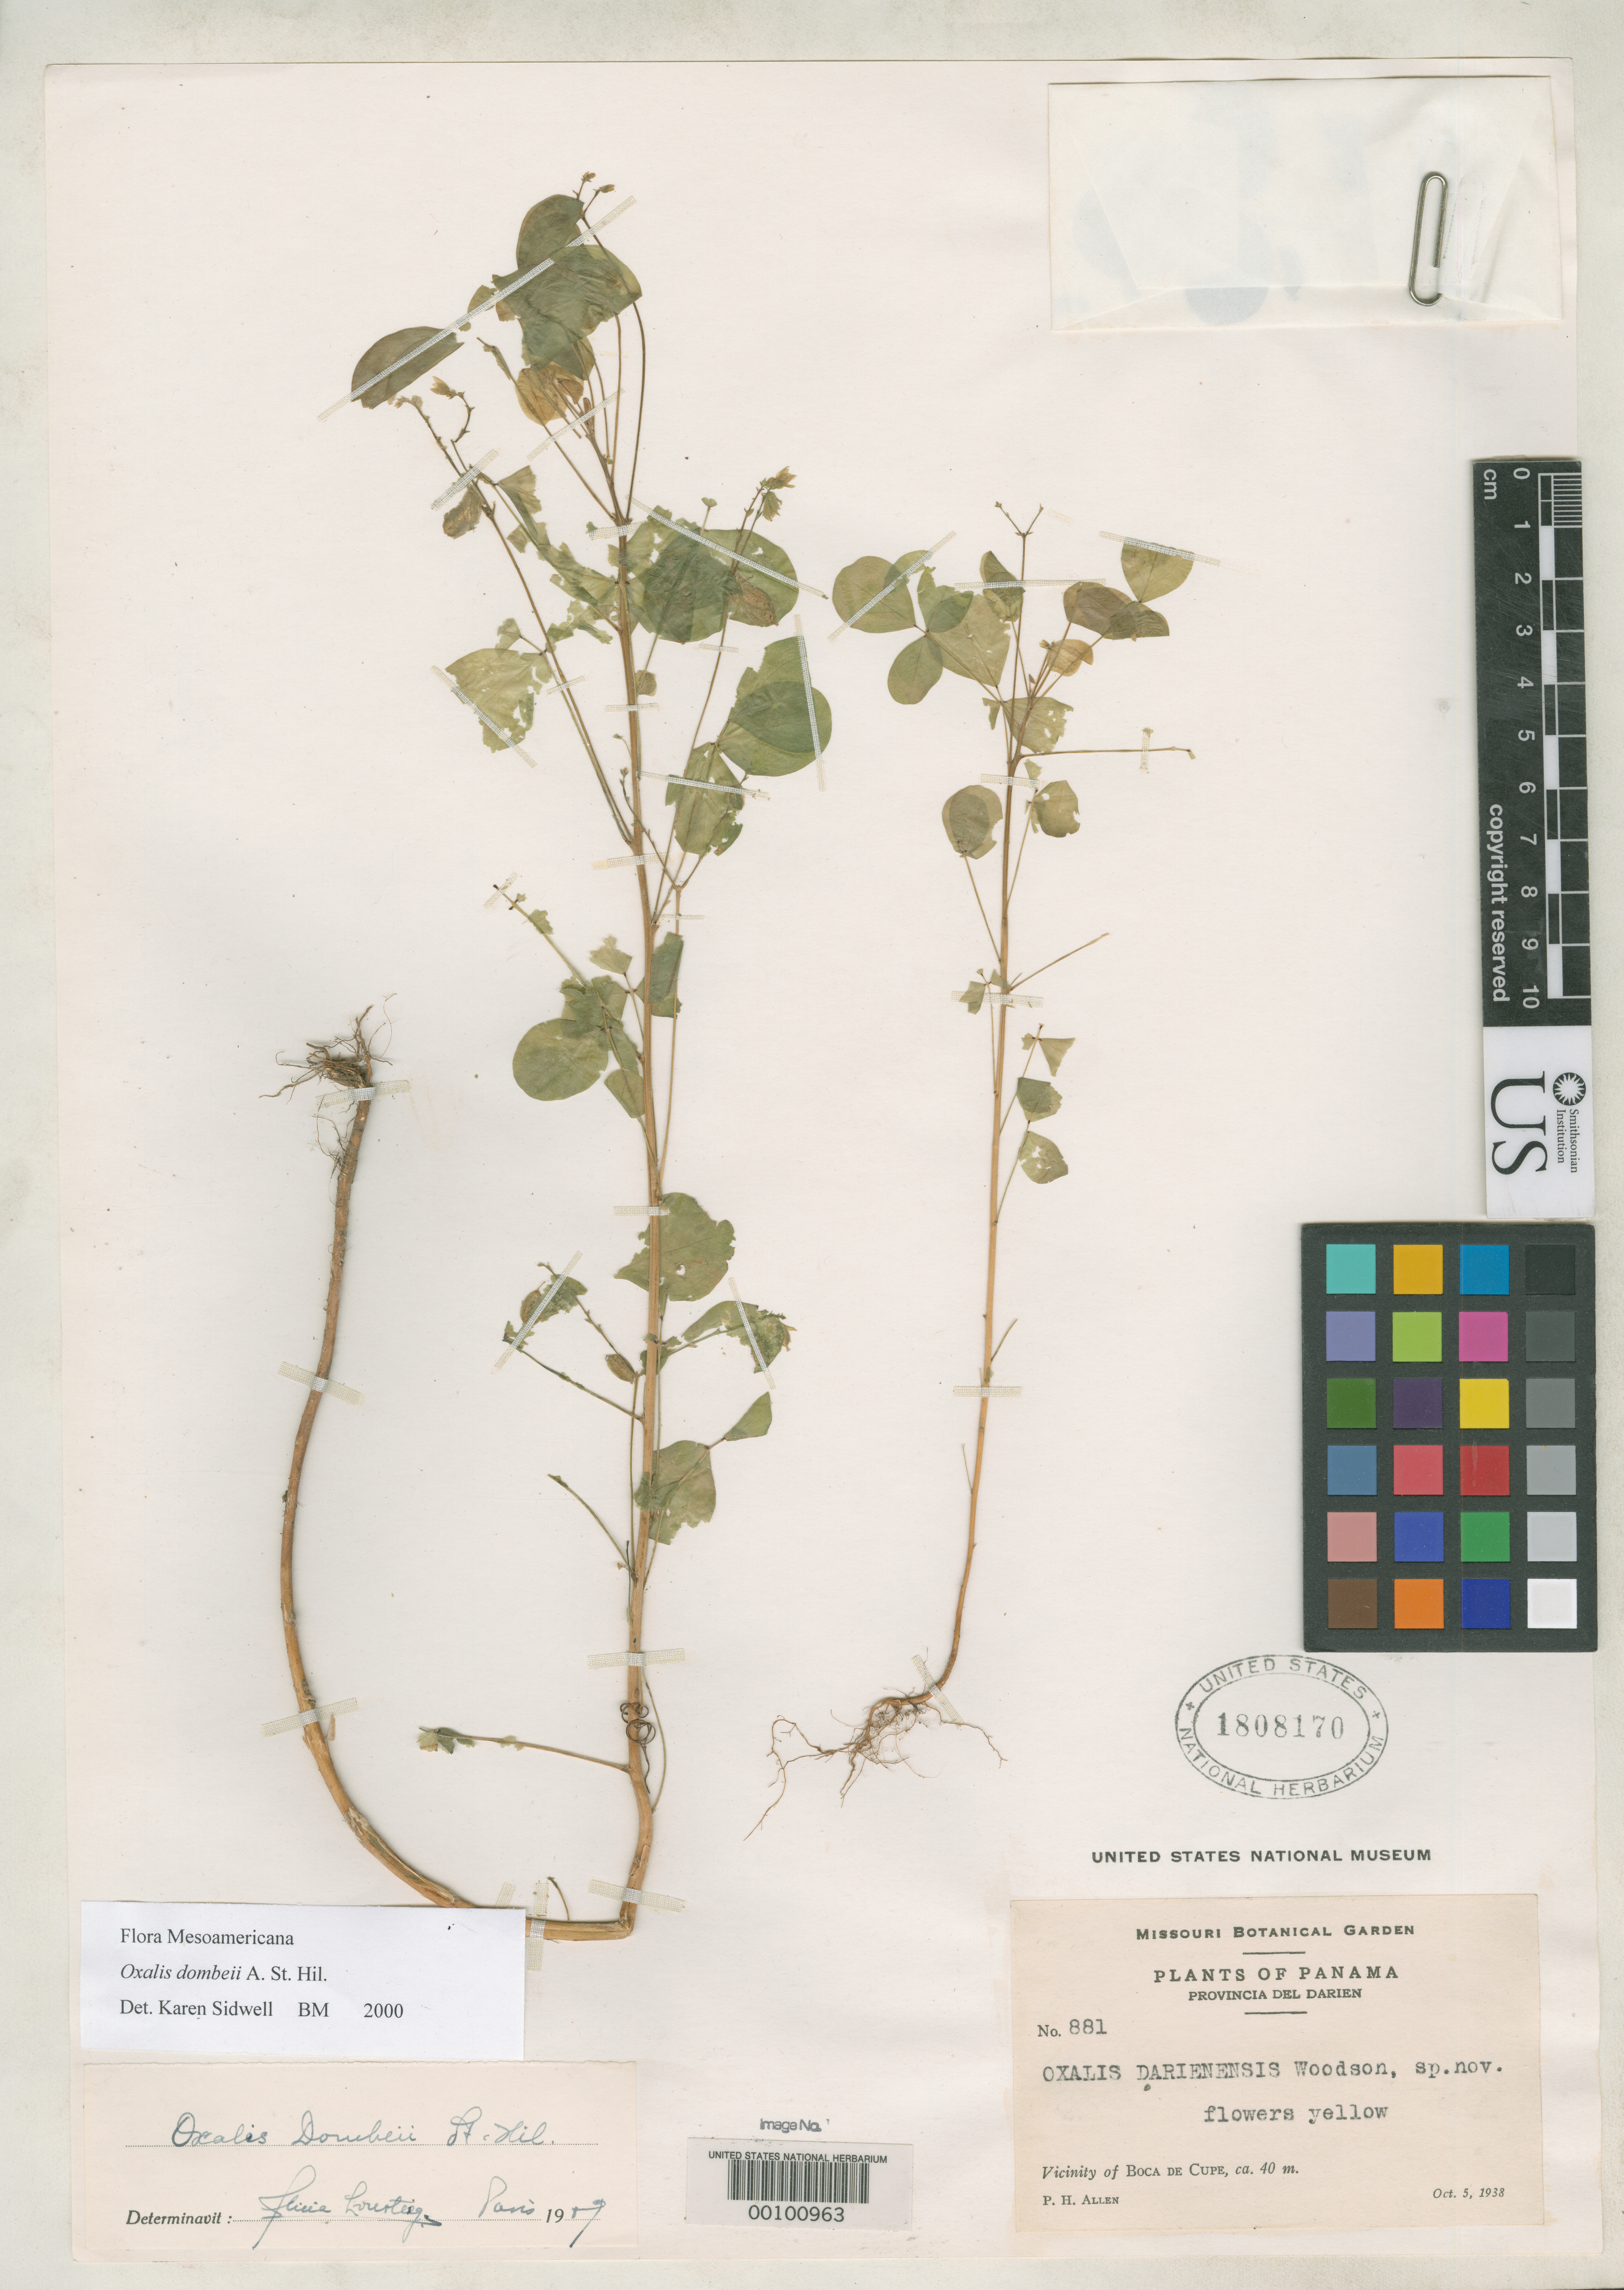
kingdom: Plantae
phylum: Tracheophyta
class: Magnoliopsida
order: Oxalidales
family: Oxalidaceae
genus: Oxalis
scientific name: Oxalis darienensis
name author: Woodson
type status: Isotype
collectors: P. H. Allen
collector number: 881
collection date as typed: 05 Oct 1938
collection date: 1938-10-05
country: Panama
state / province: Darién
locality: Boca de Cupe.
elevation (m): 40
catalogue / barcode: US 1808170